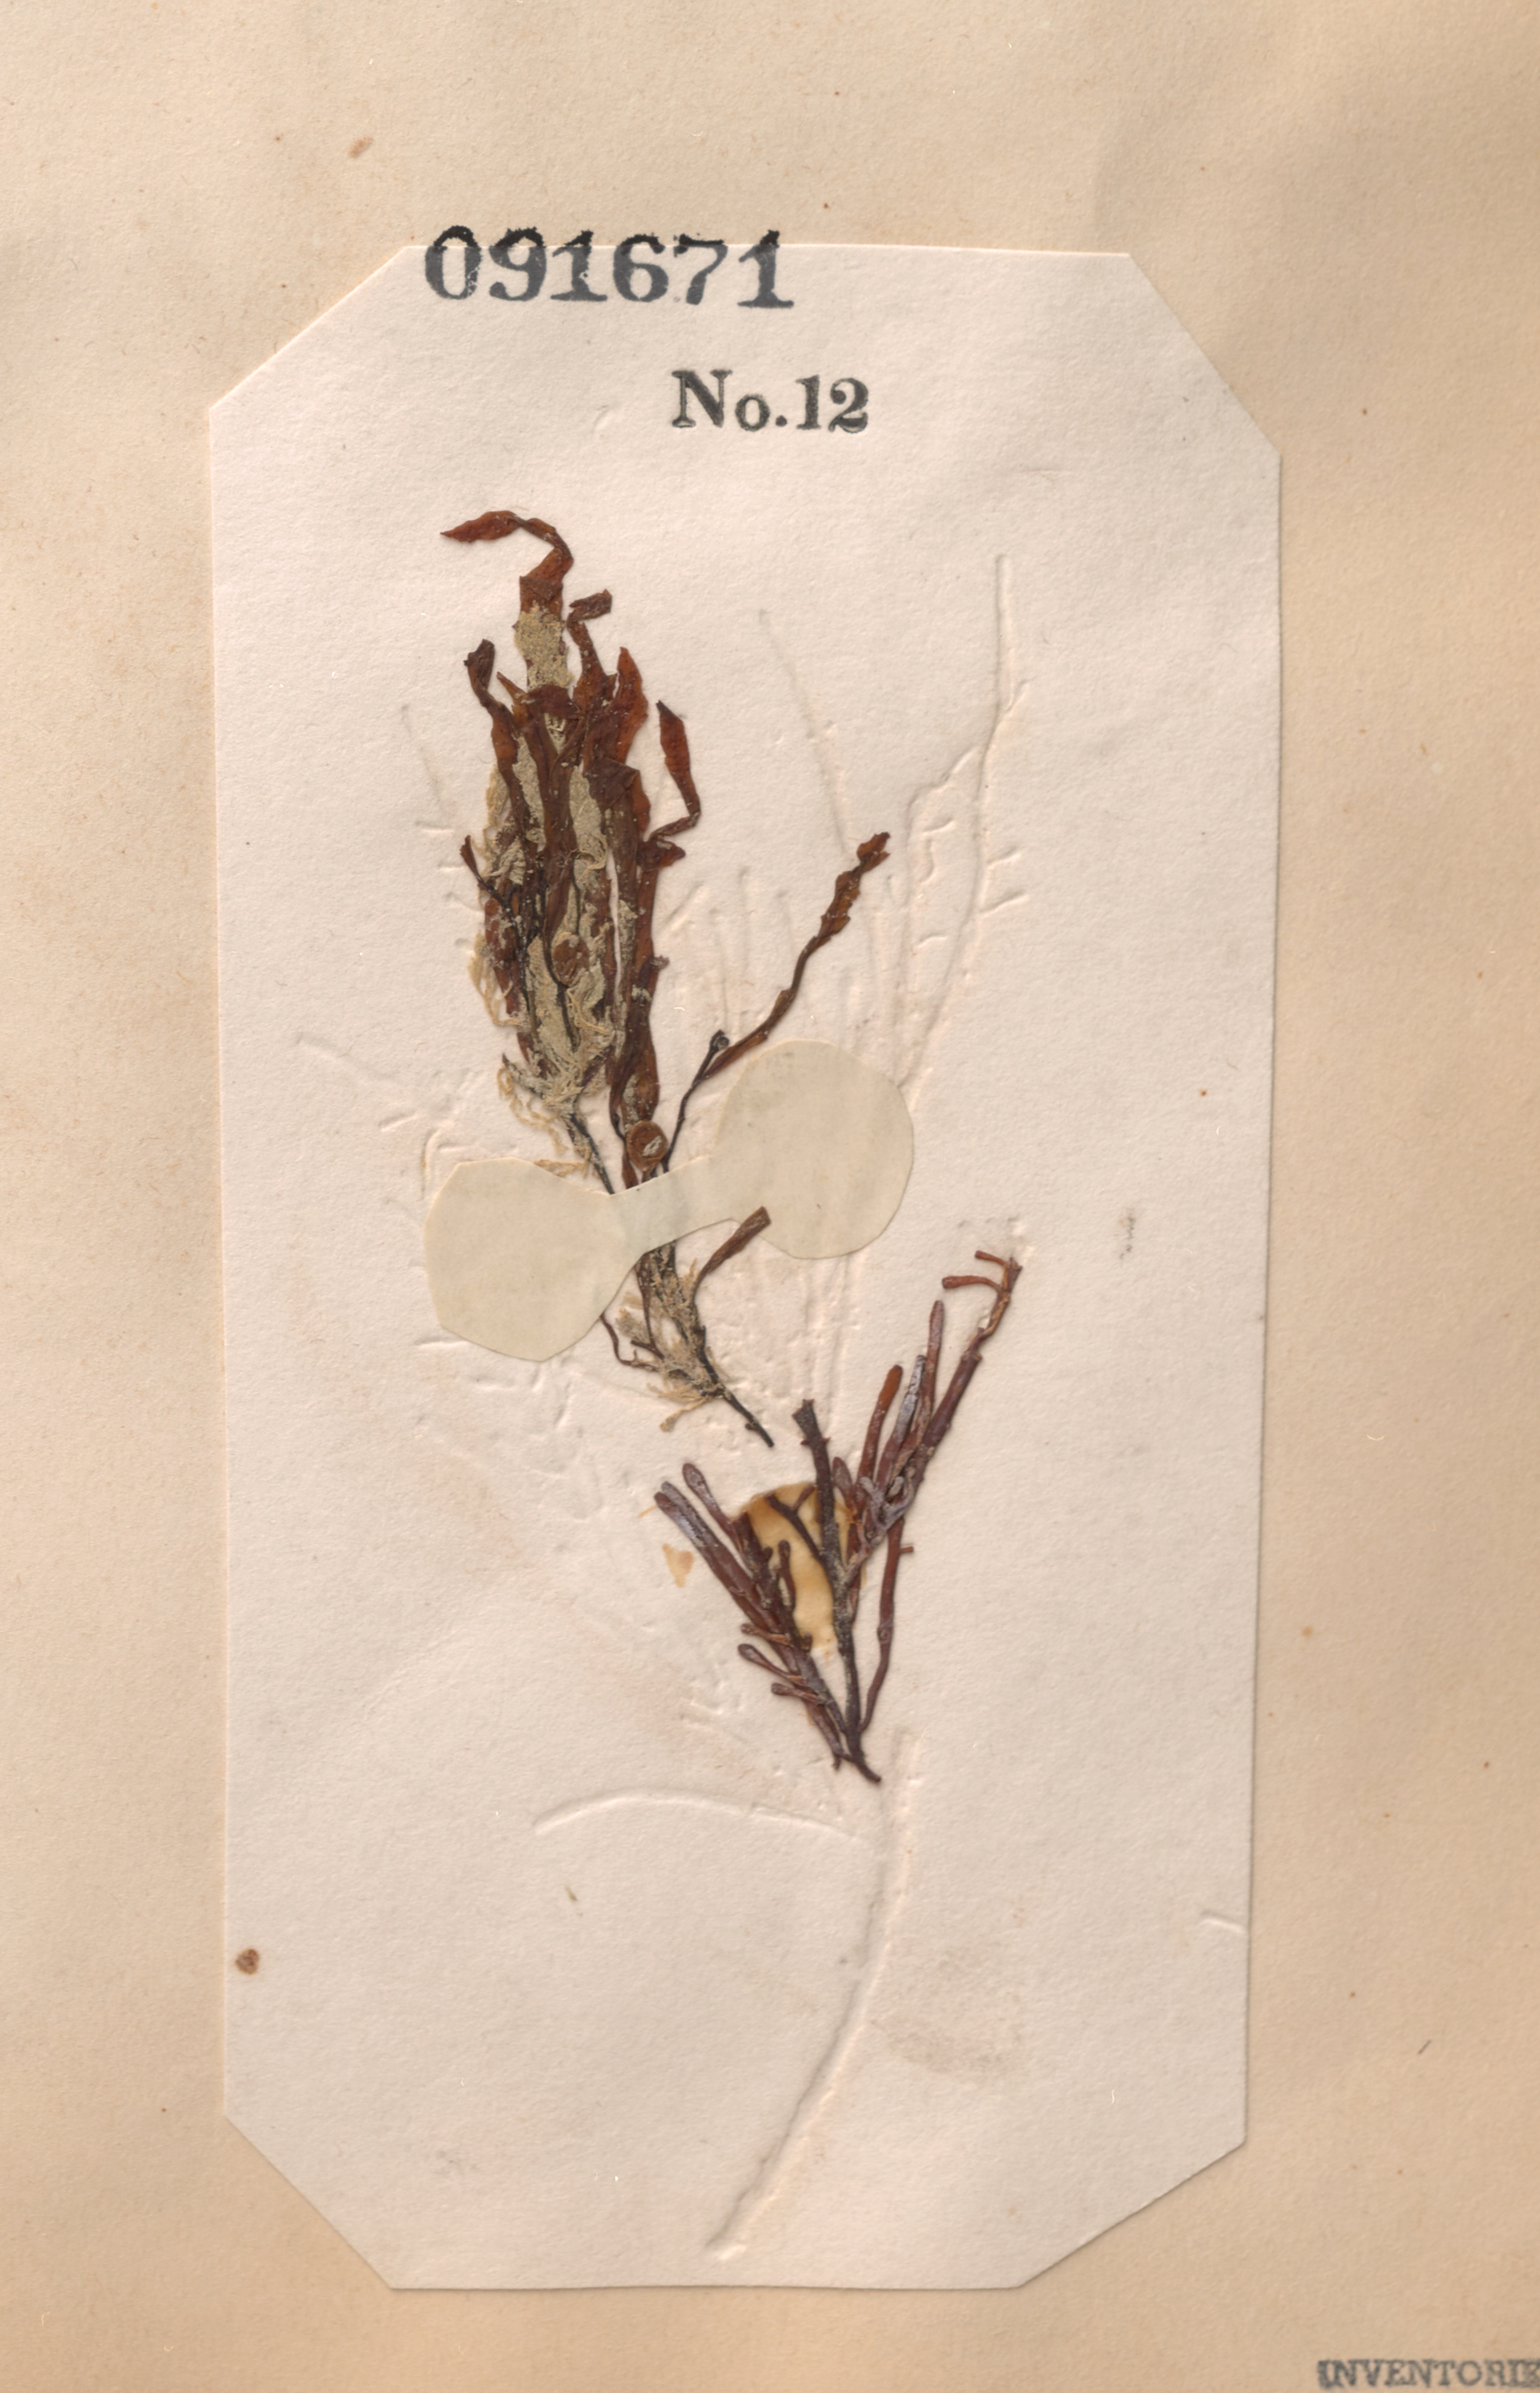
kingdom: Chromista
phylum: Ochrophyta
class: Phaeophyceae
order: Fucales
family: Fucaceae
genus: Ascophyllum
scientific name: Ascophyllum nodosum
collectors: C. Durant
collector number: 12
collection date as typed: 1850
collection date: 1850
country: United States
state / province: New York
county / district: Kings County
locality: New York Sound, Red Hook, and Hurlgate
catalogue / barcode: US 91671